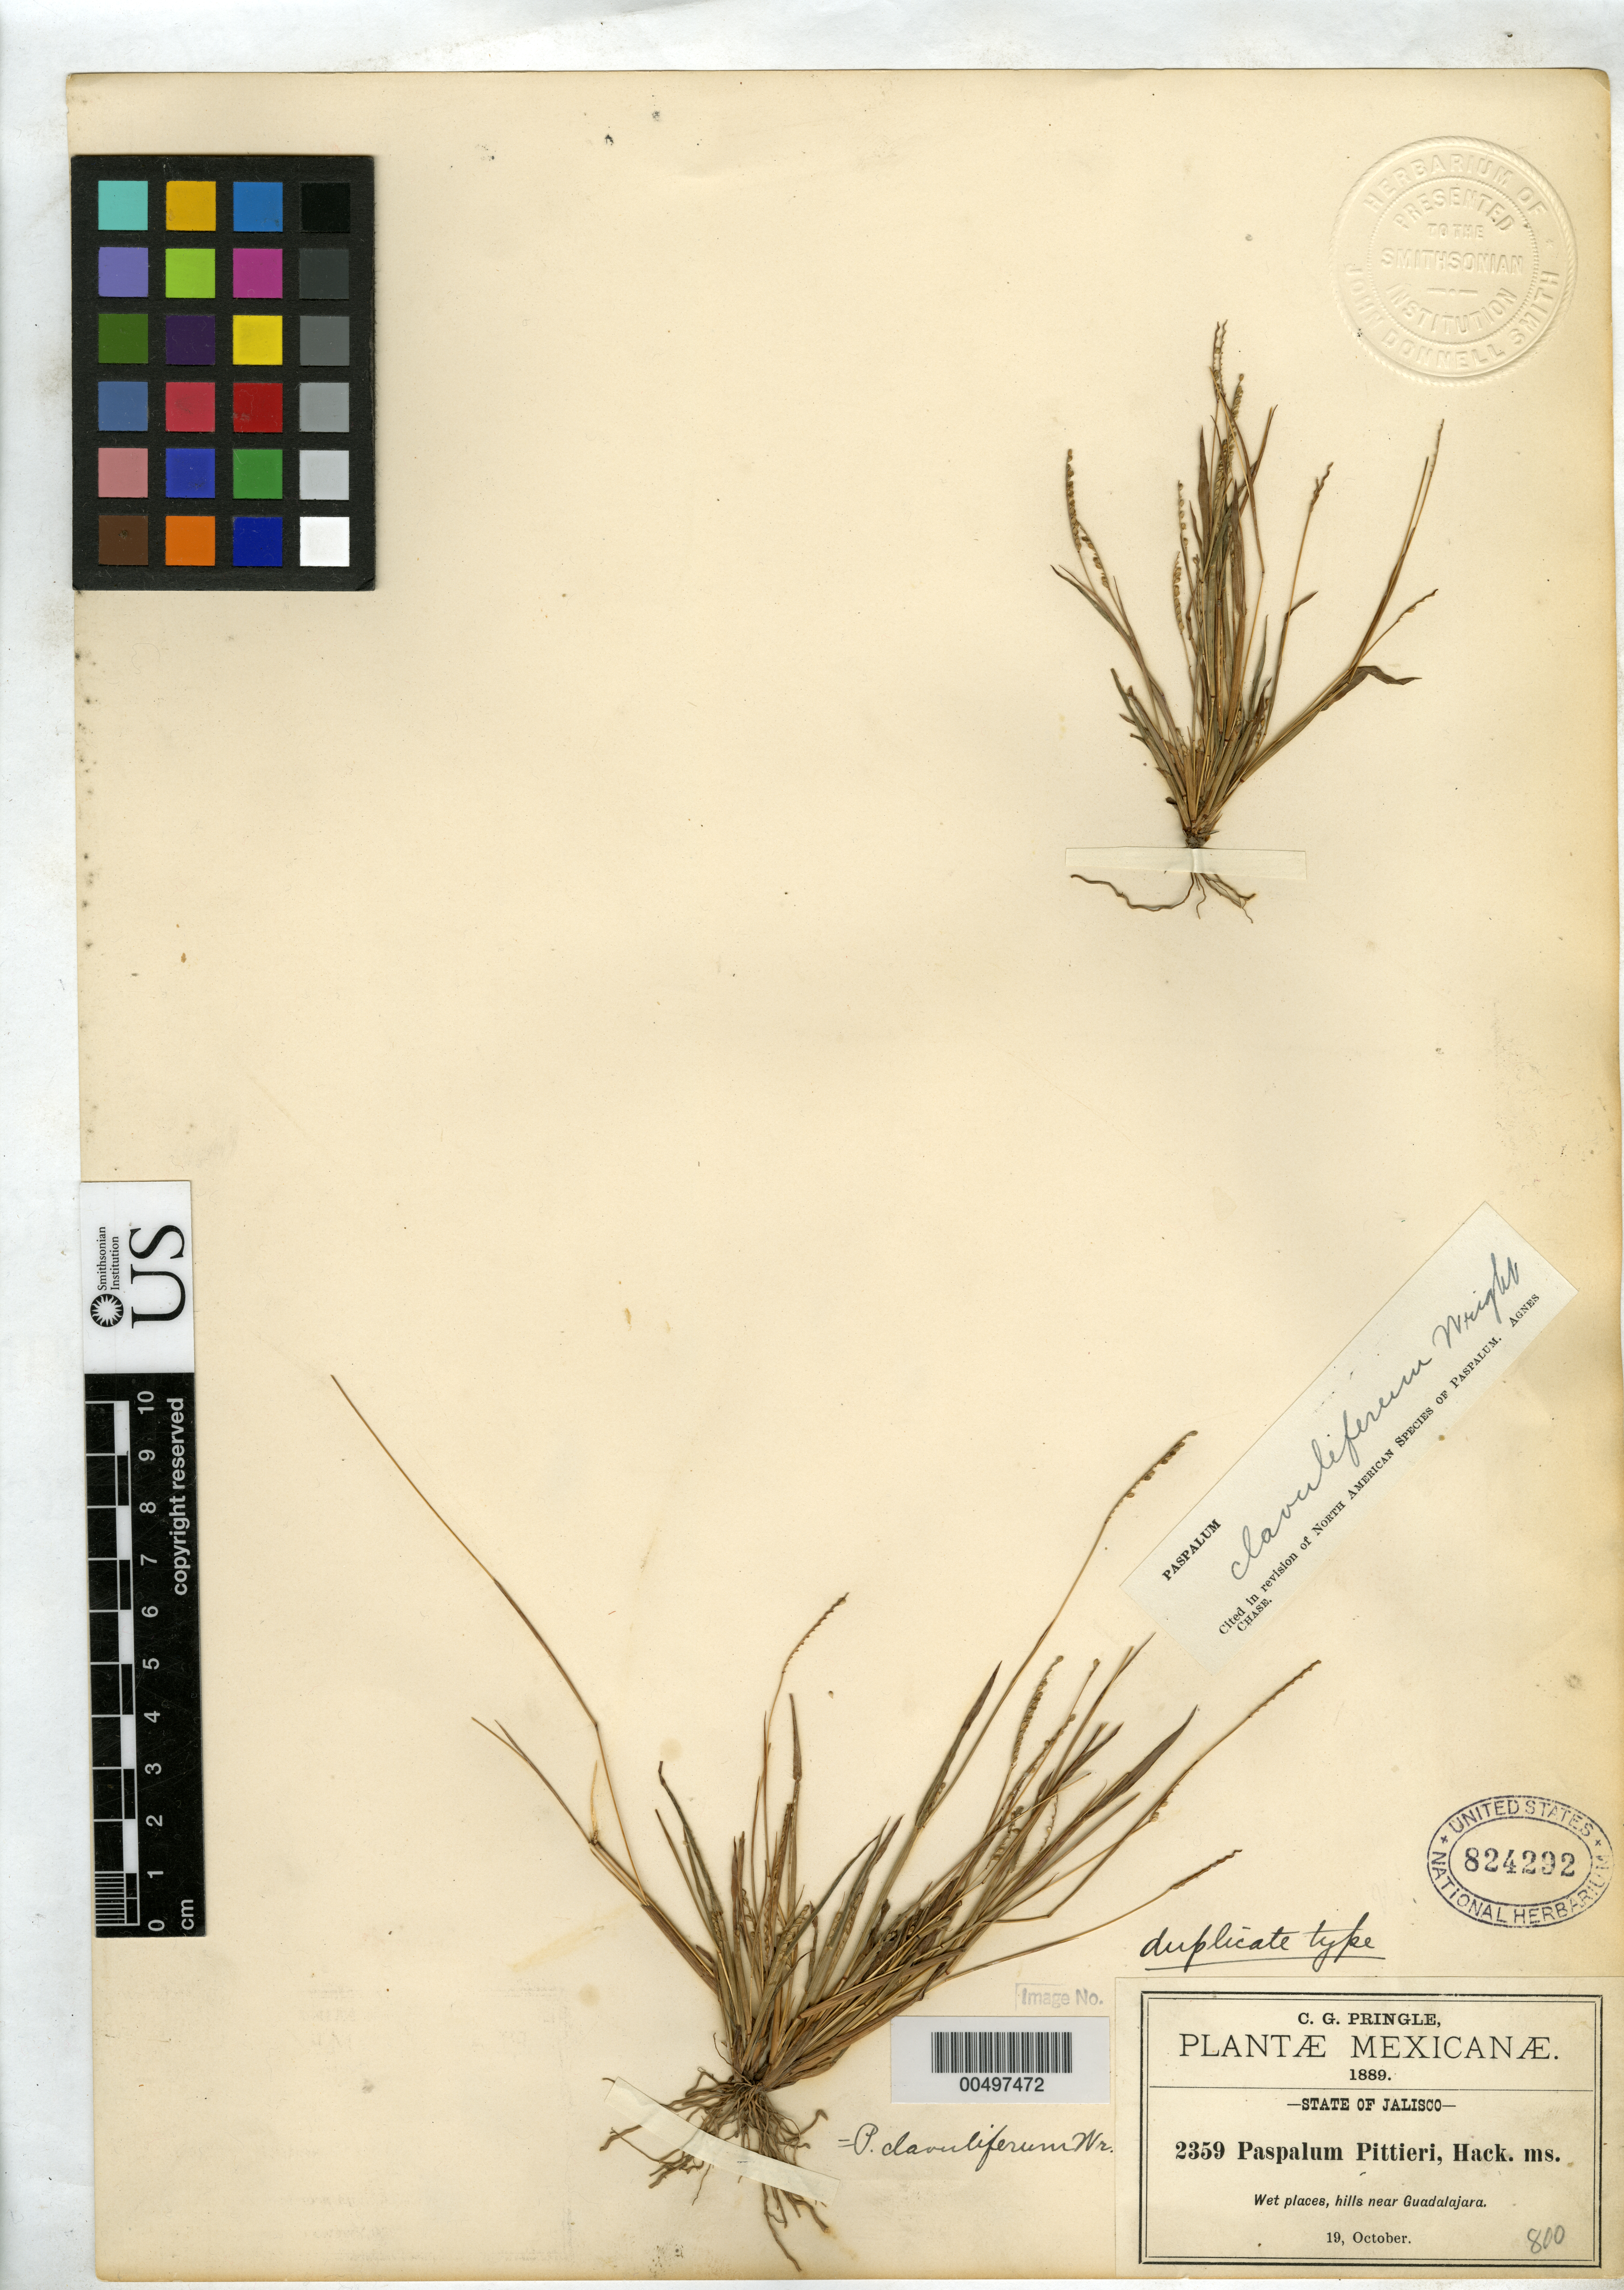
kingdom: Plantae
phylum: Tracheophyta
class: Liliopsida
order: Poales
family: Poaceae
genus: Paspalum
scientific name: Paspalum pittieri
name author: Hack. ex W.J. Beal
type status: Isotype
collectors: C. G. Pringle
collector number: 2359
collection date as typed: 19 Oct 1889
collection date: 1889-10-19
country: Mexico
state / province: Jalisco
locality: Hills near Guadalajara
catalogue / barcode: US 824292